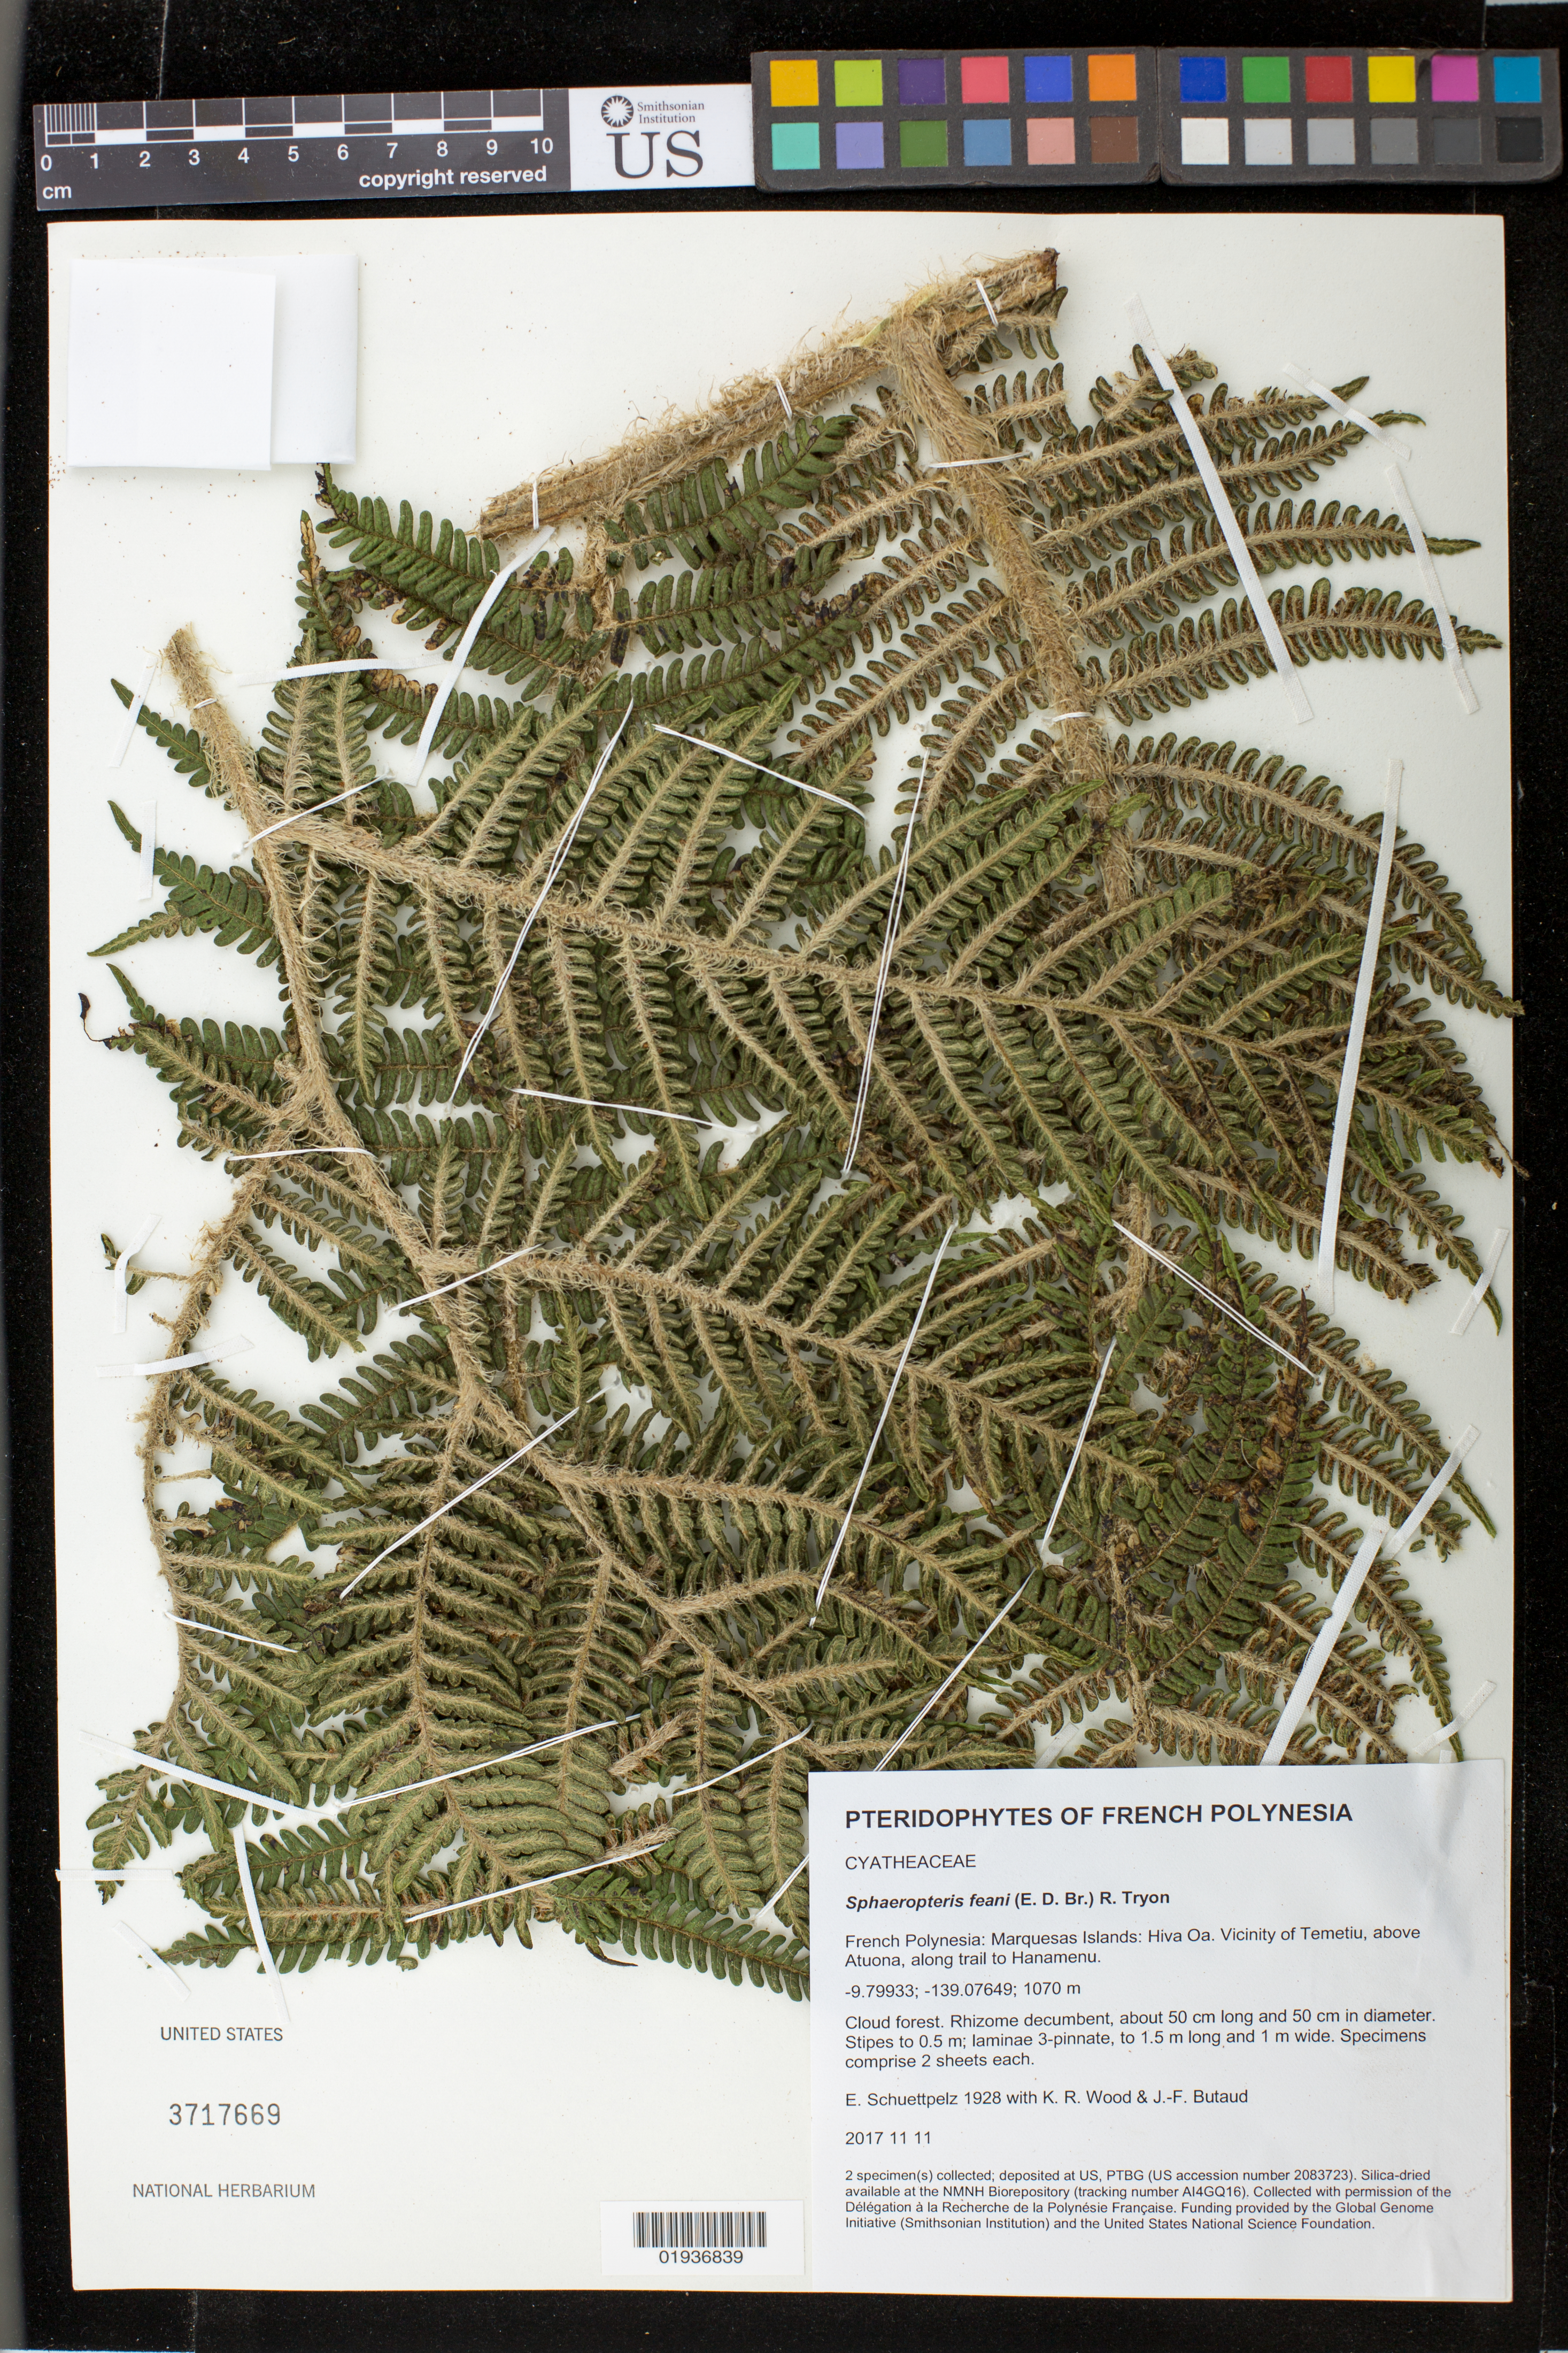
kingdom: Plantae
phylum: Tracheophyta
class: Polypodiopsida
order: Cyatheales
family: Cyatheaceae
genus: Sphaeropteris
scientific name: Sphaeropteris feani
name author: (E.D. Br.) R.M. Tryon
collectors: E. Schuettpelz, K. R. Wood & J. -F. Butaud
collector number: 1928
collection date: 2017-11-11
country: French Polynesia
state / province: Marquesas Islands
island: Hiva Oa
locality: Vicinity of Temetiu, above Atuona, along trail to Hanamenu.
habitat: Cloud forest.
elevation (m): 1070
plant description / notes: Collected with permission of the Délégation à la Recherche de la Polynésie Française. Funding provided by the Global Genome Initiative (Smithsonian Institution) and the United States National Science Foundation. Silica dried tissue stored at AI4GQ16 in the NMNH Biorepository, Smithsonian Institution.; Specimens comprise 2 sheets each.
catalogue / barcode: US 3717669